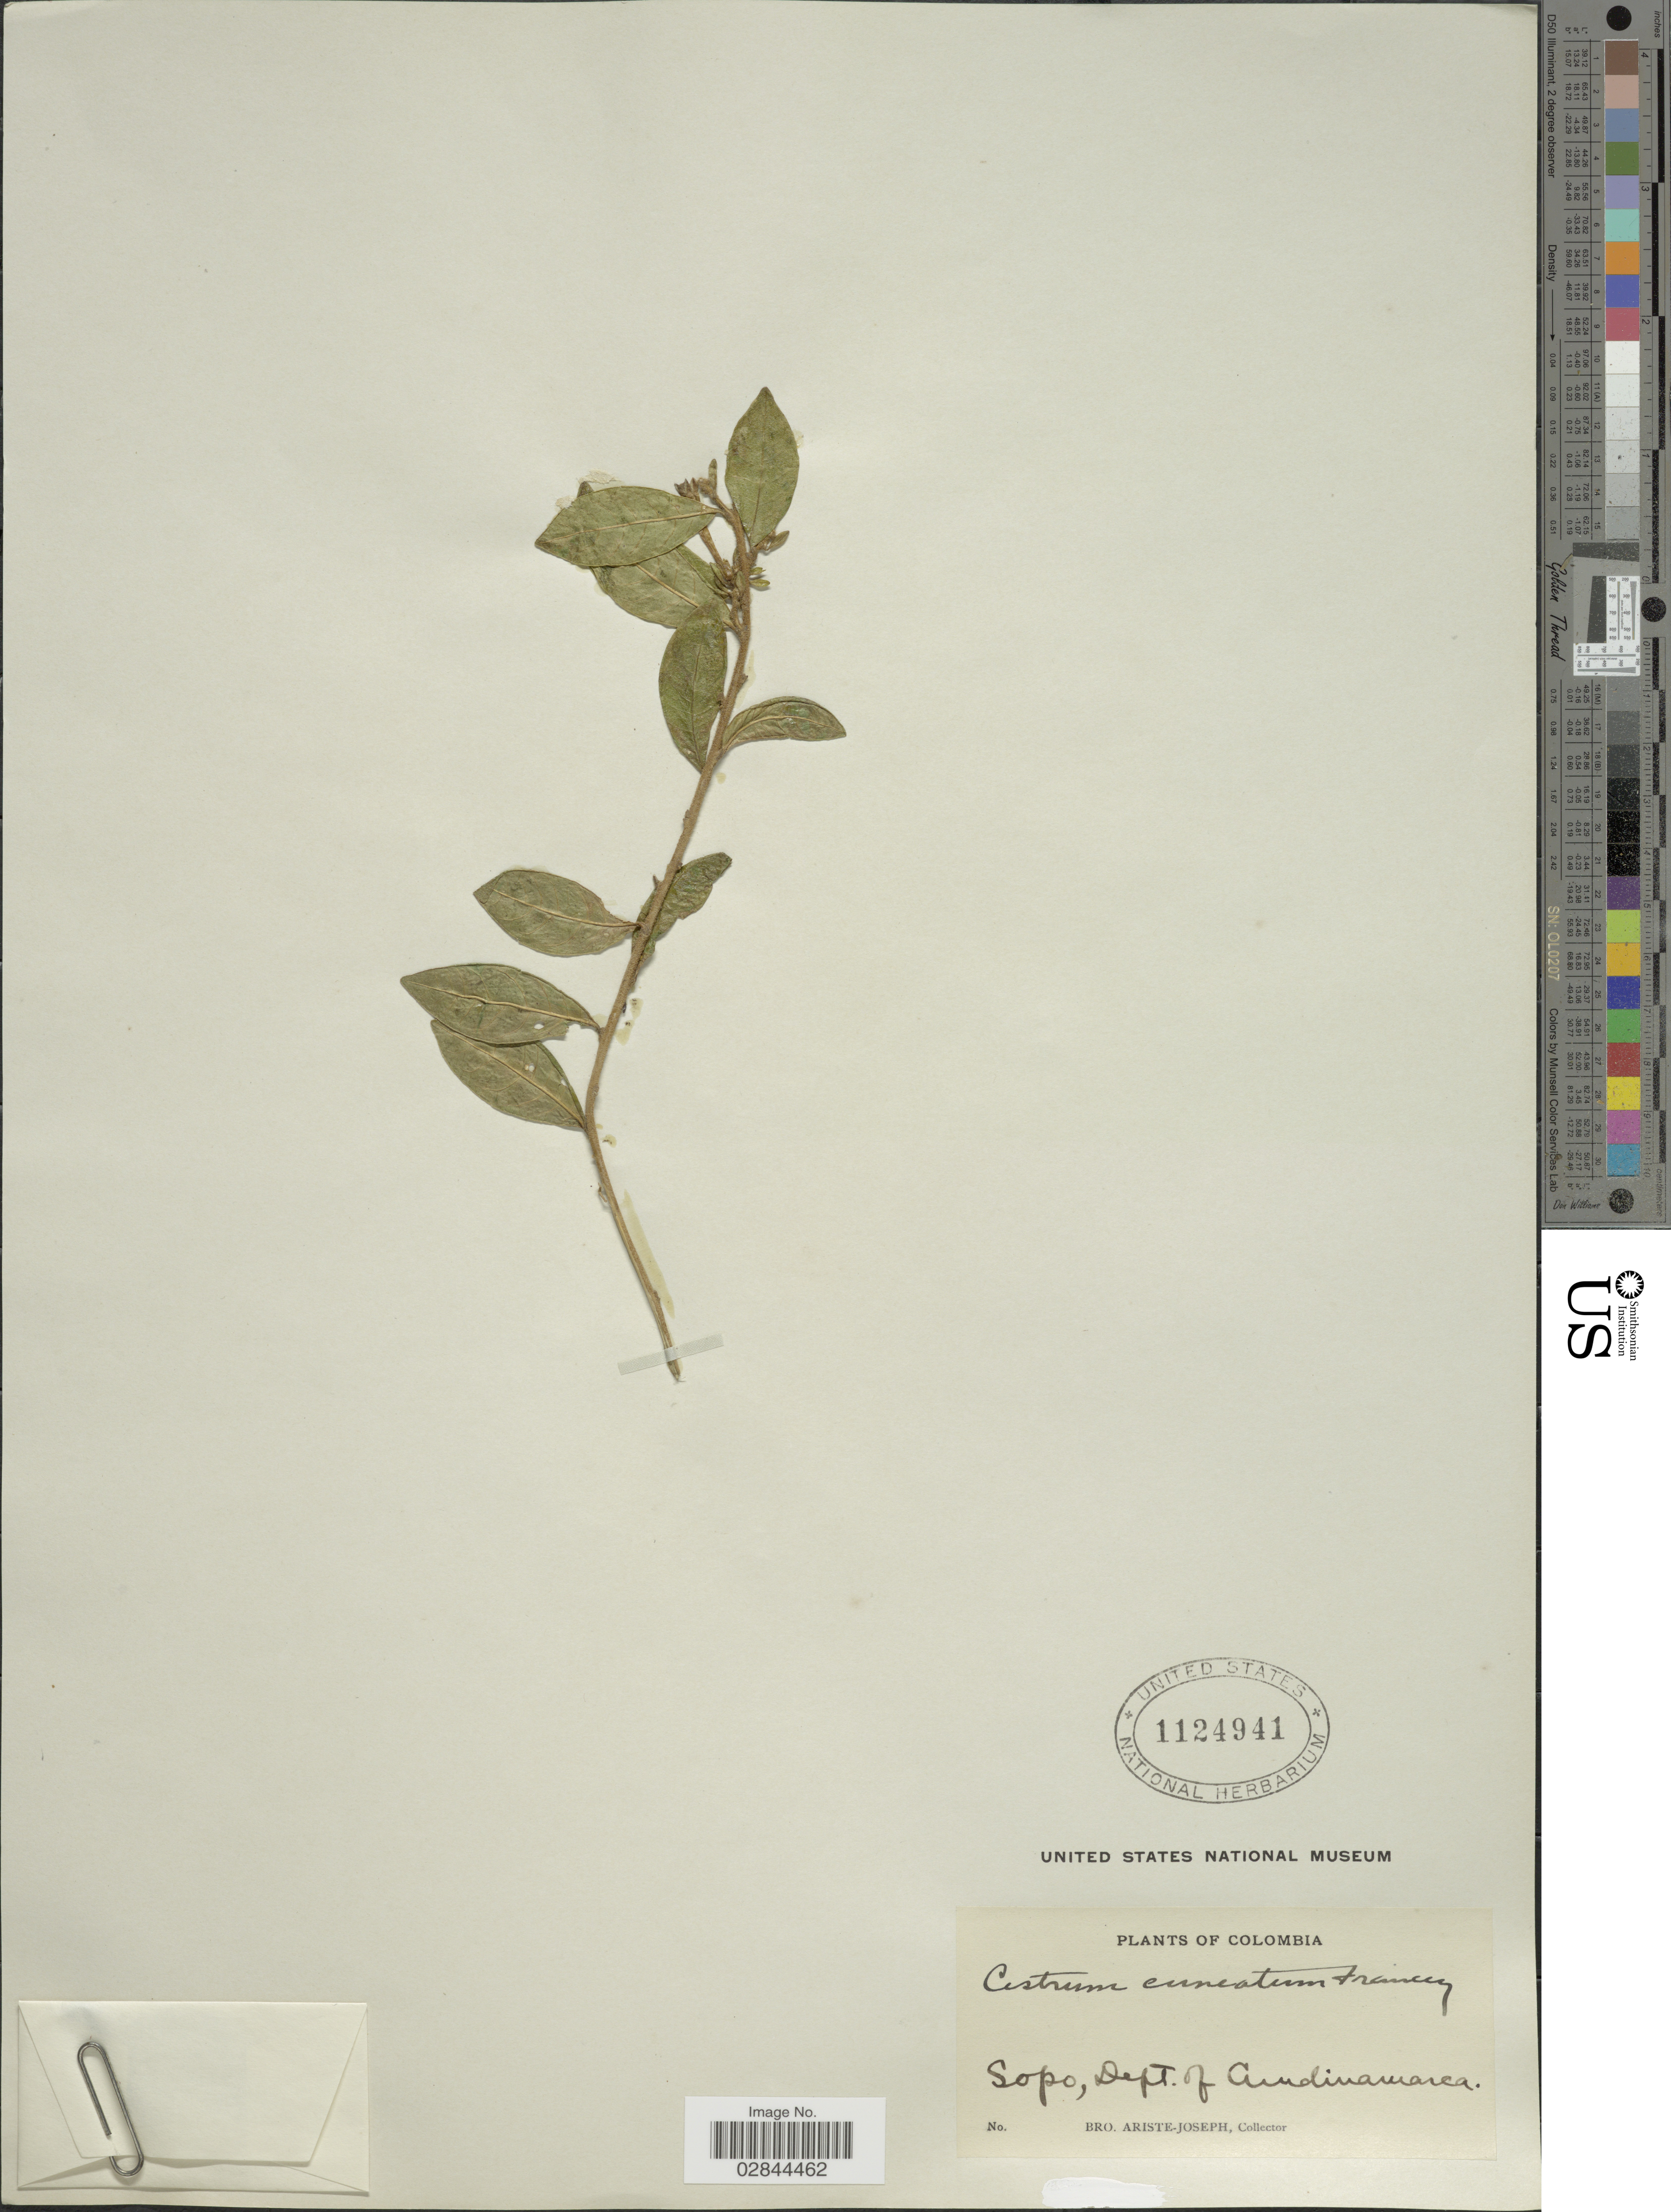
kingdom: Plantae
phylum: Tracheophyta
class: Magnoliopsida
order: Solanales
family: Solanaceae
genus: Cestrum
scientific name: Cestrum buxifolium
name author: Kunth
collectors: Bro. Ariste-Joseph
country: Colombia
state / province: Cundinamarca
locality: Sopo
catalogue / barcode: US 1124941